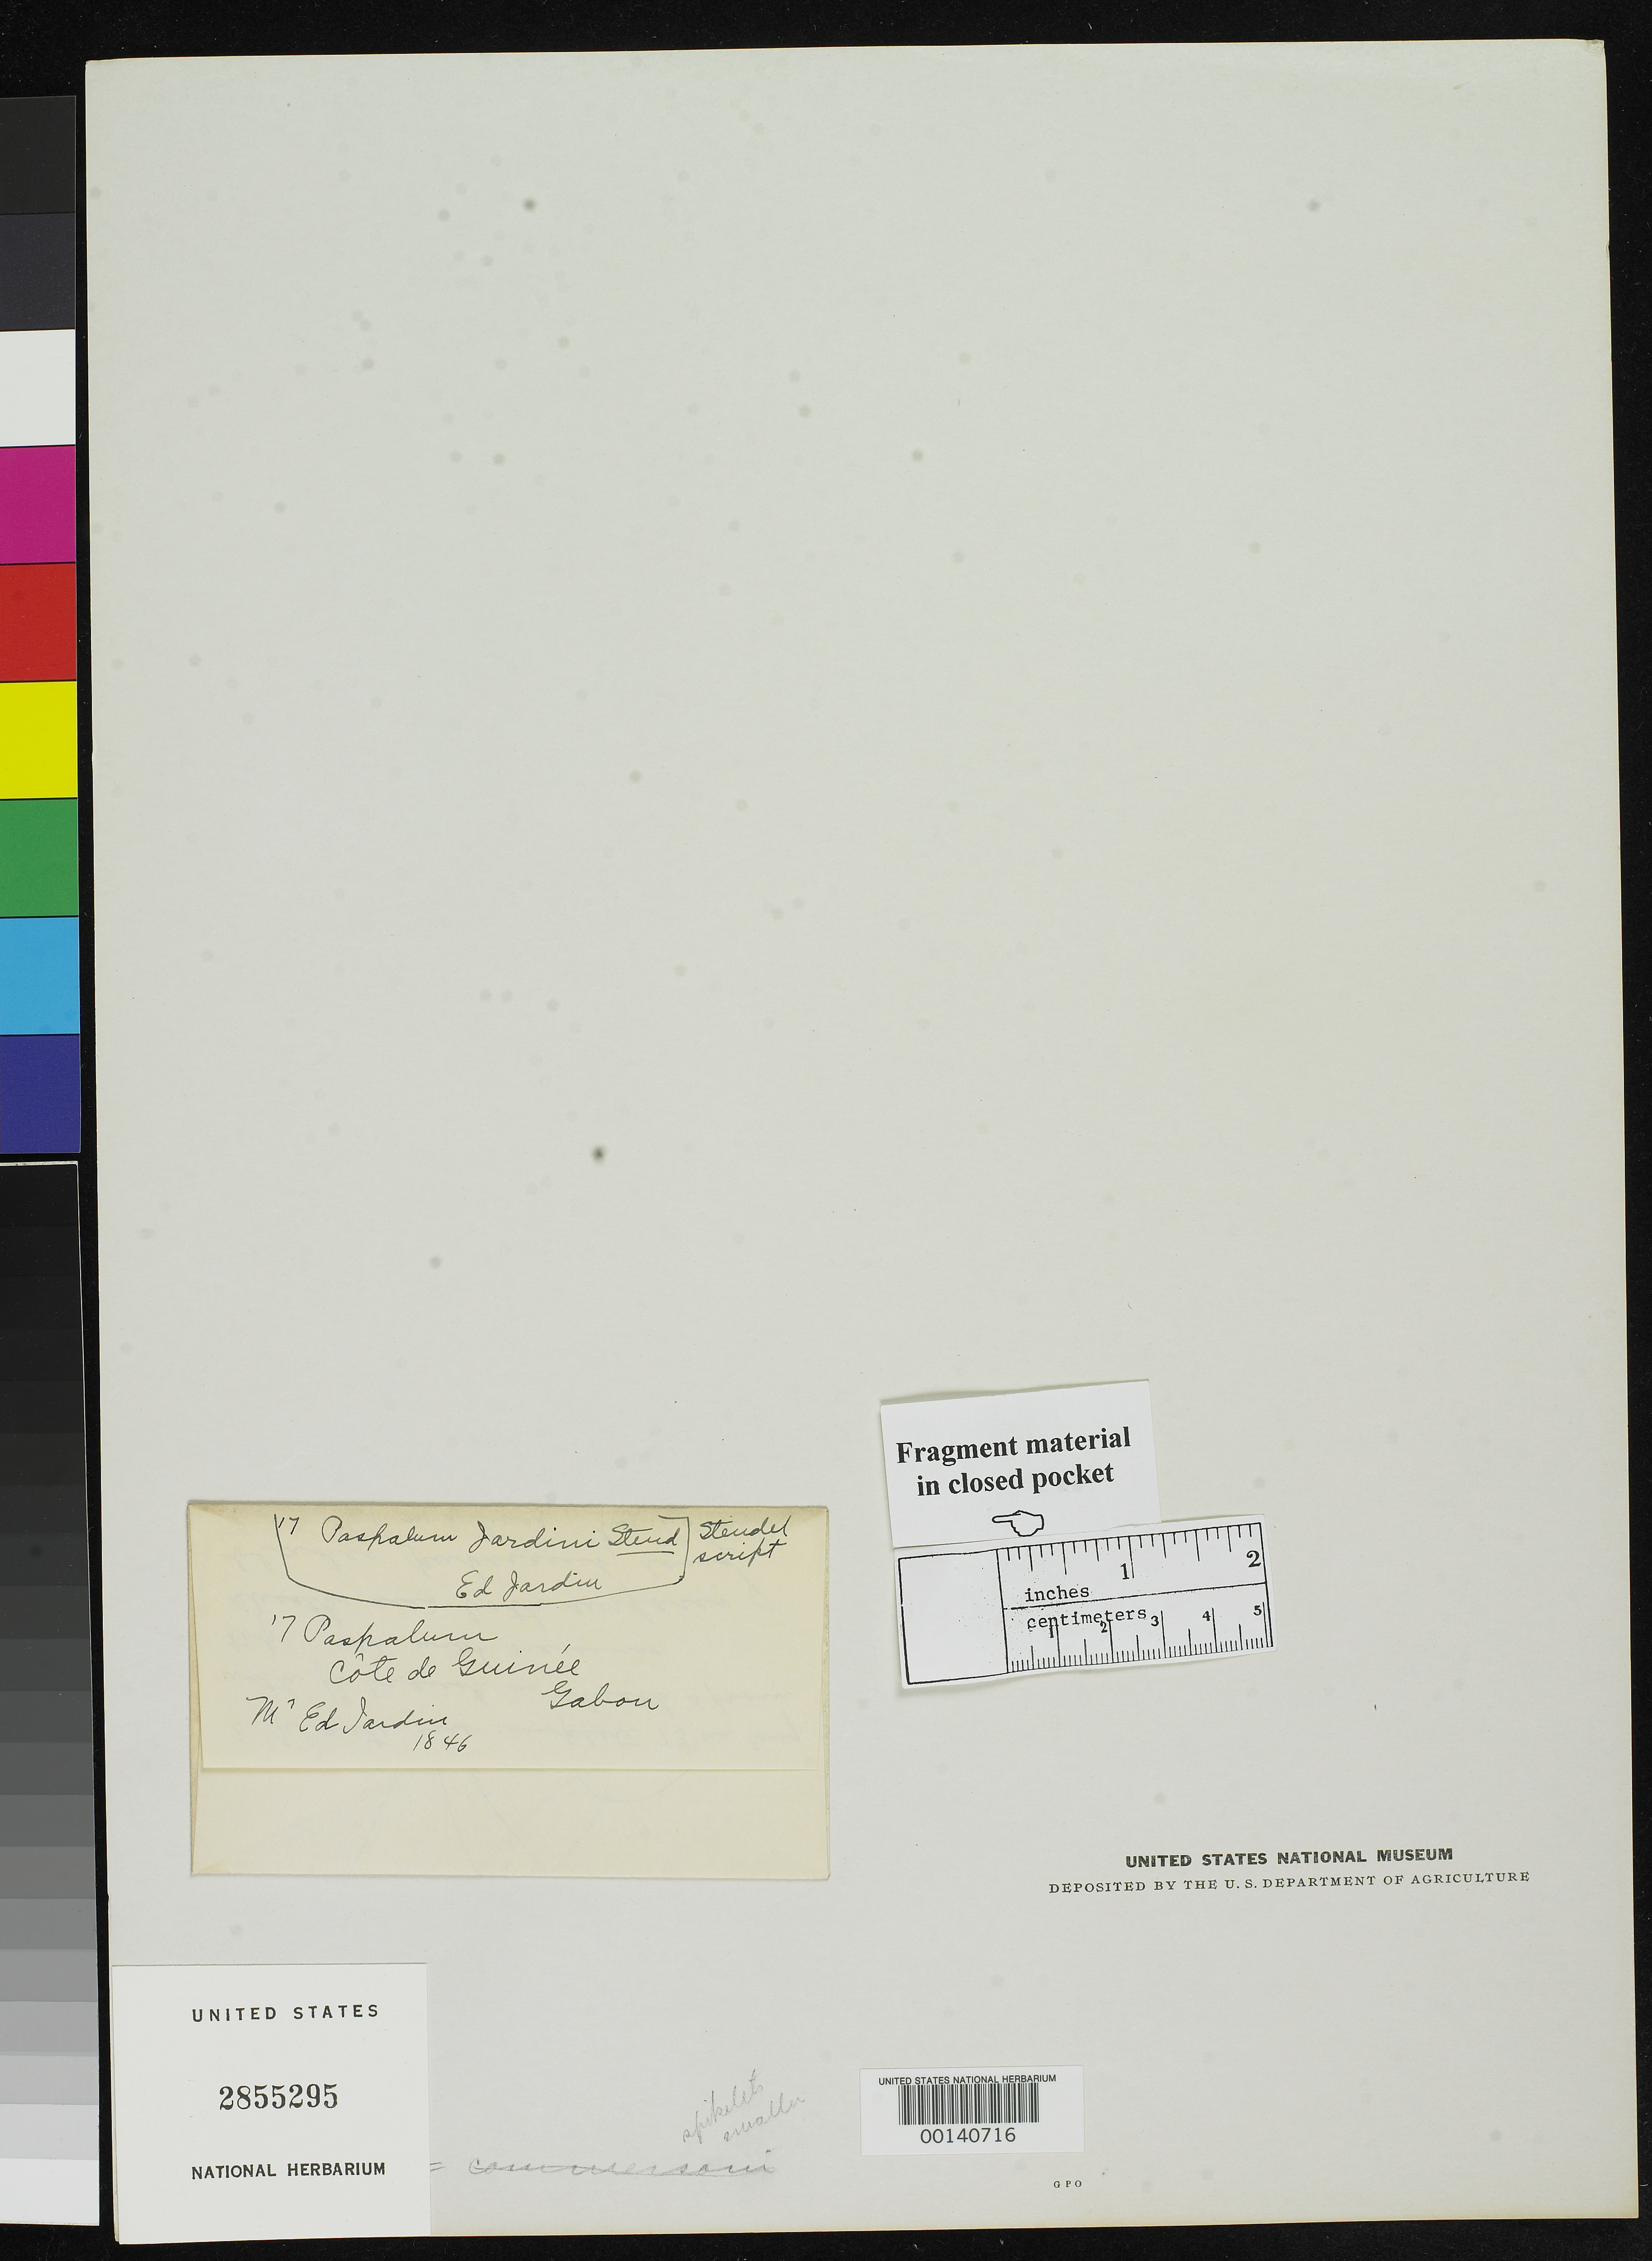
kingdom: Plantae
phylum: Tracheophyta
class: Liliopsida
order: Poales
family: Poaceae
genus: Paspalum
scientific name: Paspalum jardini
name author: Steud.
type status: Type Fragment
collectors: E. Jardin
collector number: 17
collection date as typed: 1846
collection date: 1846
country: Gabon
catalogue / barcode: US 2855295